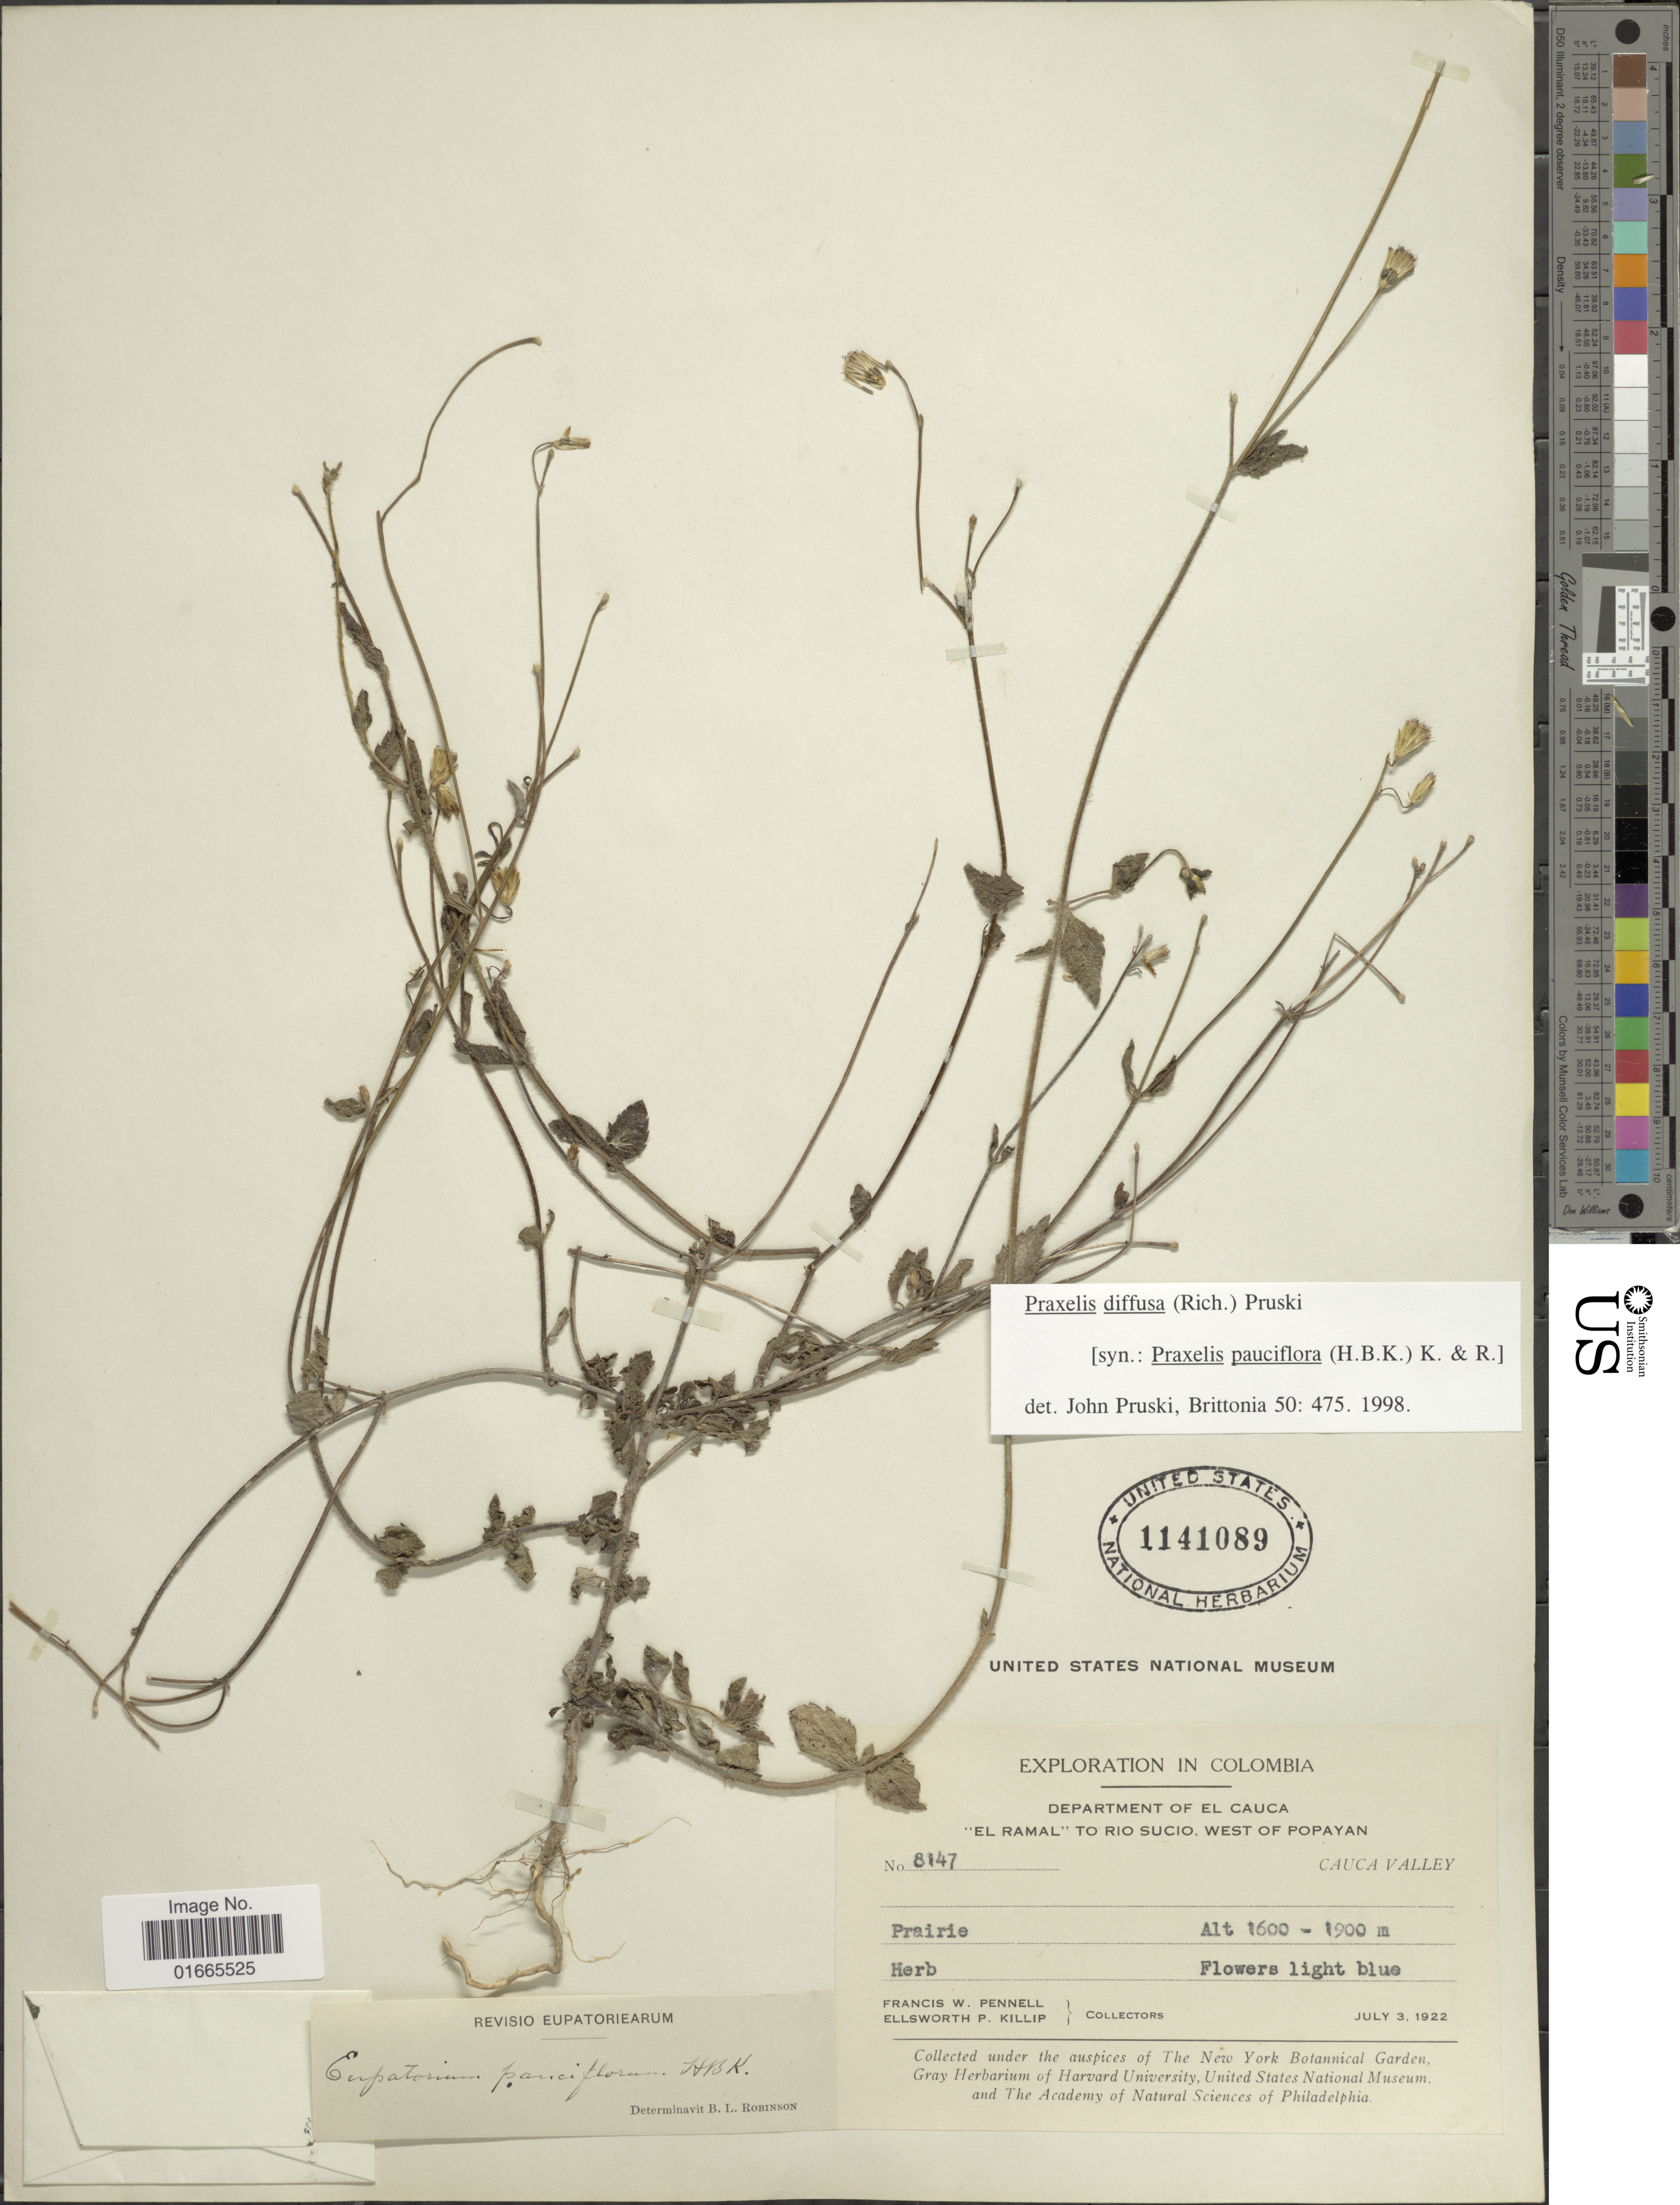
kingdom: Plantae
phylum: Tracheophyta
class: Magnoliopsida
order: Asterales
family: Asteraceae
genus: Praxelis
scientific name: Praxelis diffusa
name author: (Rich.) Pruski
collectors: F. W. Pennell & E. P. Killip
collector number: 8147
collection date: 1922-07-03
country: Colombia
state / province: Valle del Cauca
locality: Department of El Cauca "El Ramal" To Rio Sucio, west of Popayan, Cauca Valley.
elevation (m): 1600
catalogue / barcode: US 1141089